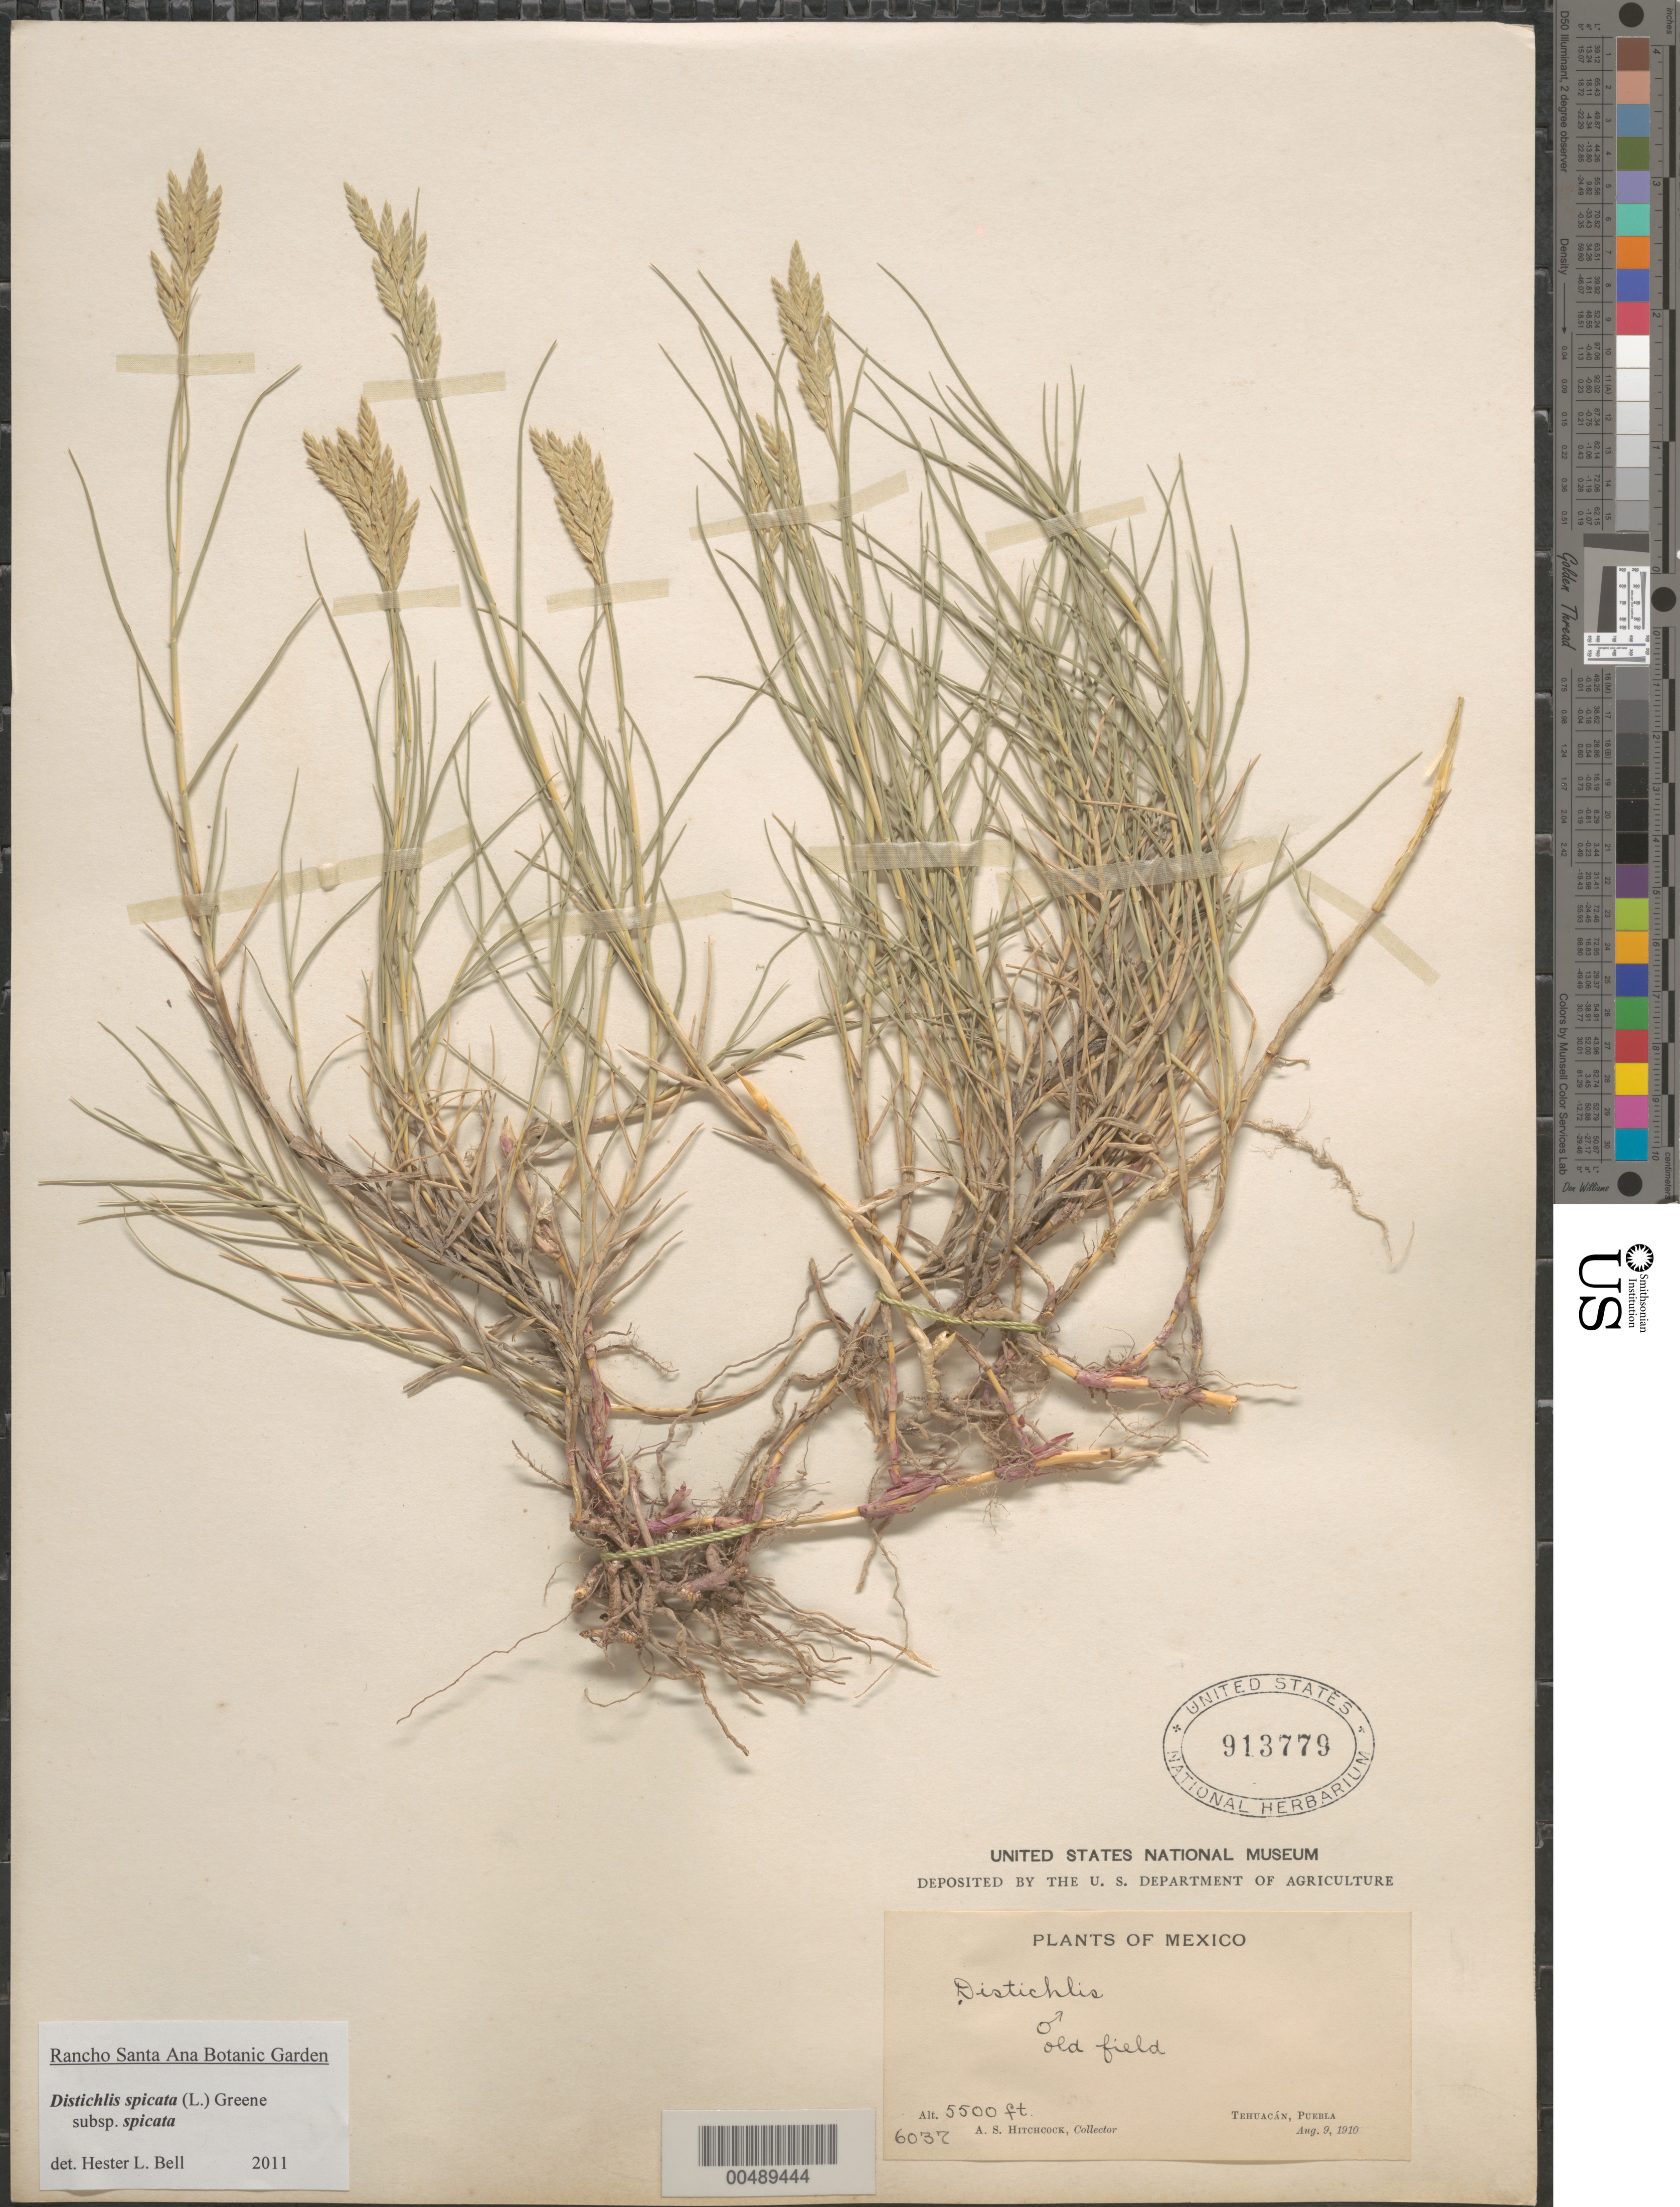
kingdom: Plantae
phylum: Tracheophyta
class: Liliopsida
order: Poales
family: Poaceae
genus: Distichlis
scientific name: Distichlis spicata subsp. spicata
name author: (L.) Greene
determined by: Bell, H. L.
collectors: A. S. Hitchcock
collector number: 6037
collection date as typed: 9 Aug 1910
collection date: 1910-08-09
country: Mexico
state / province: Puebla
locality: Tehuacán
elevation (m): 1676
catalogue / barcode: US 913779